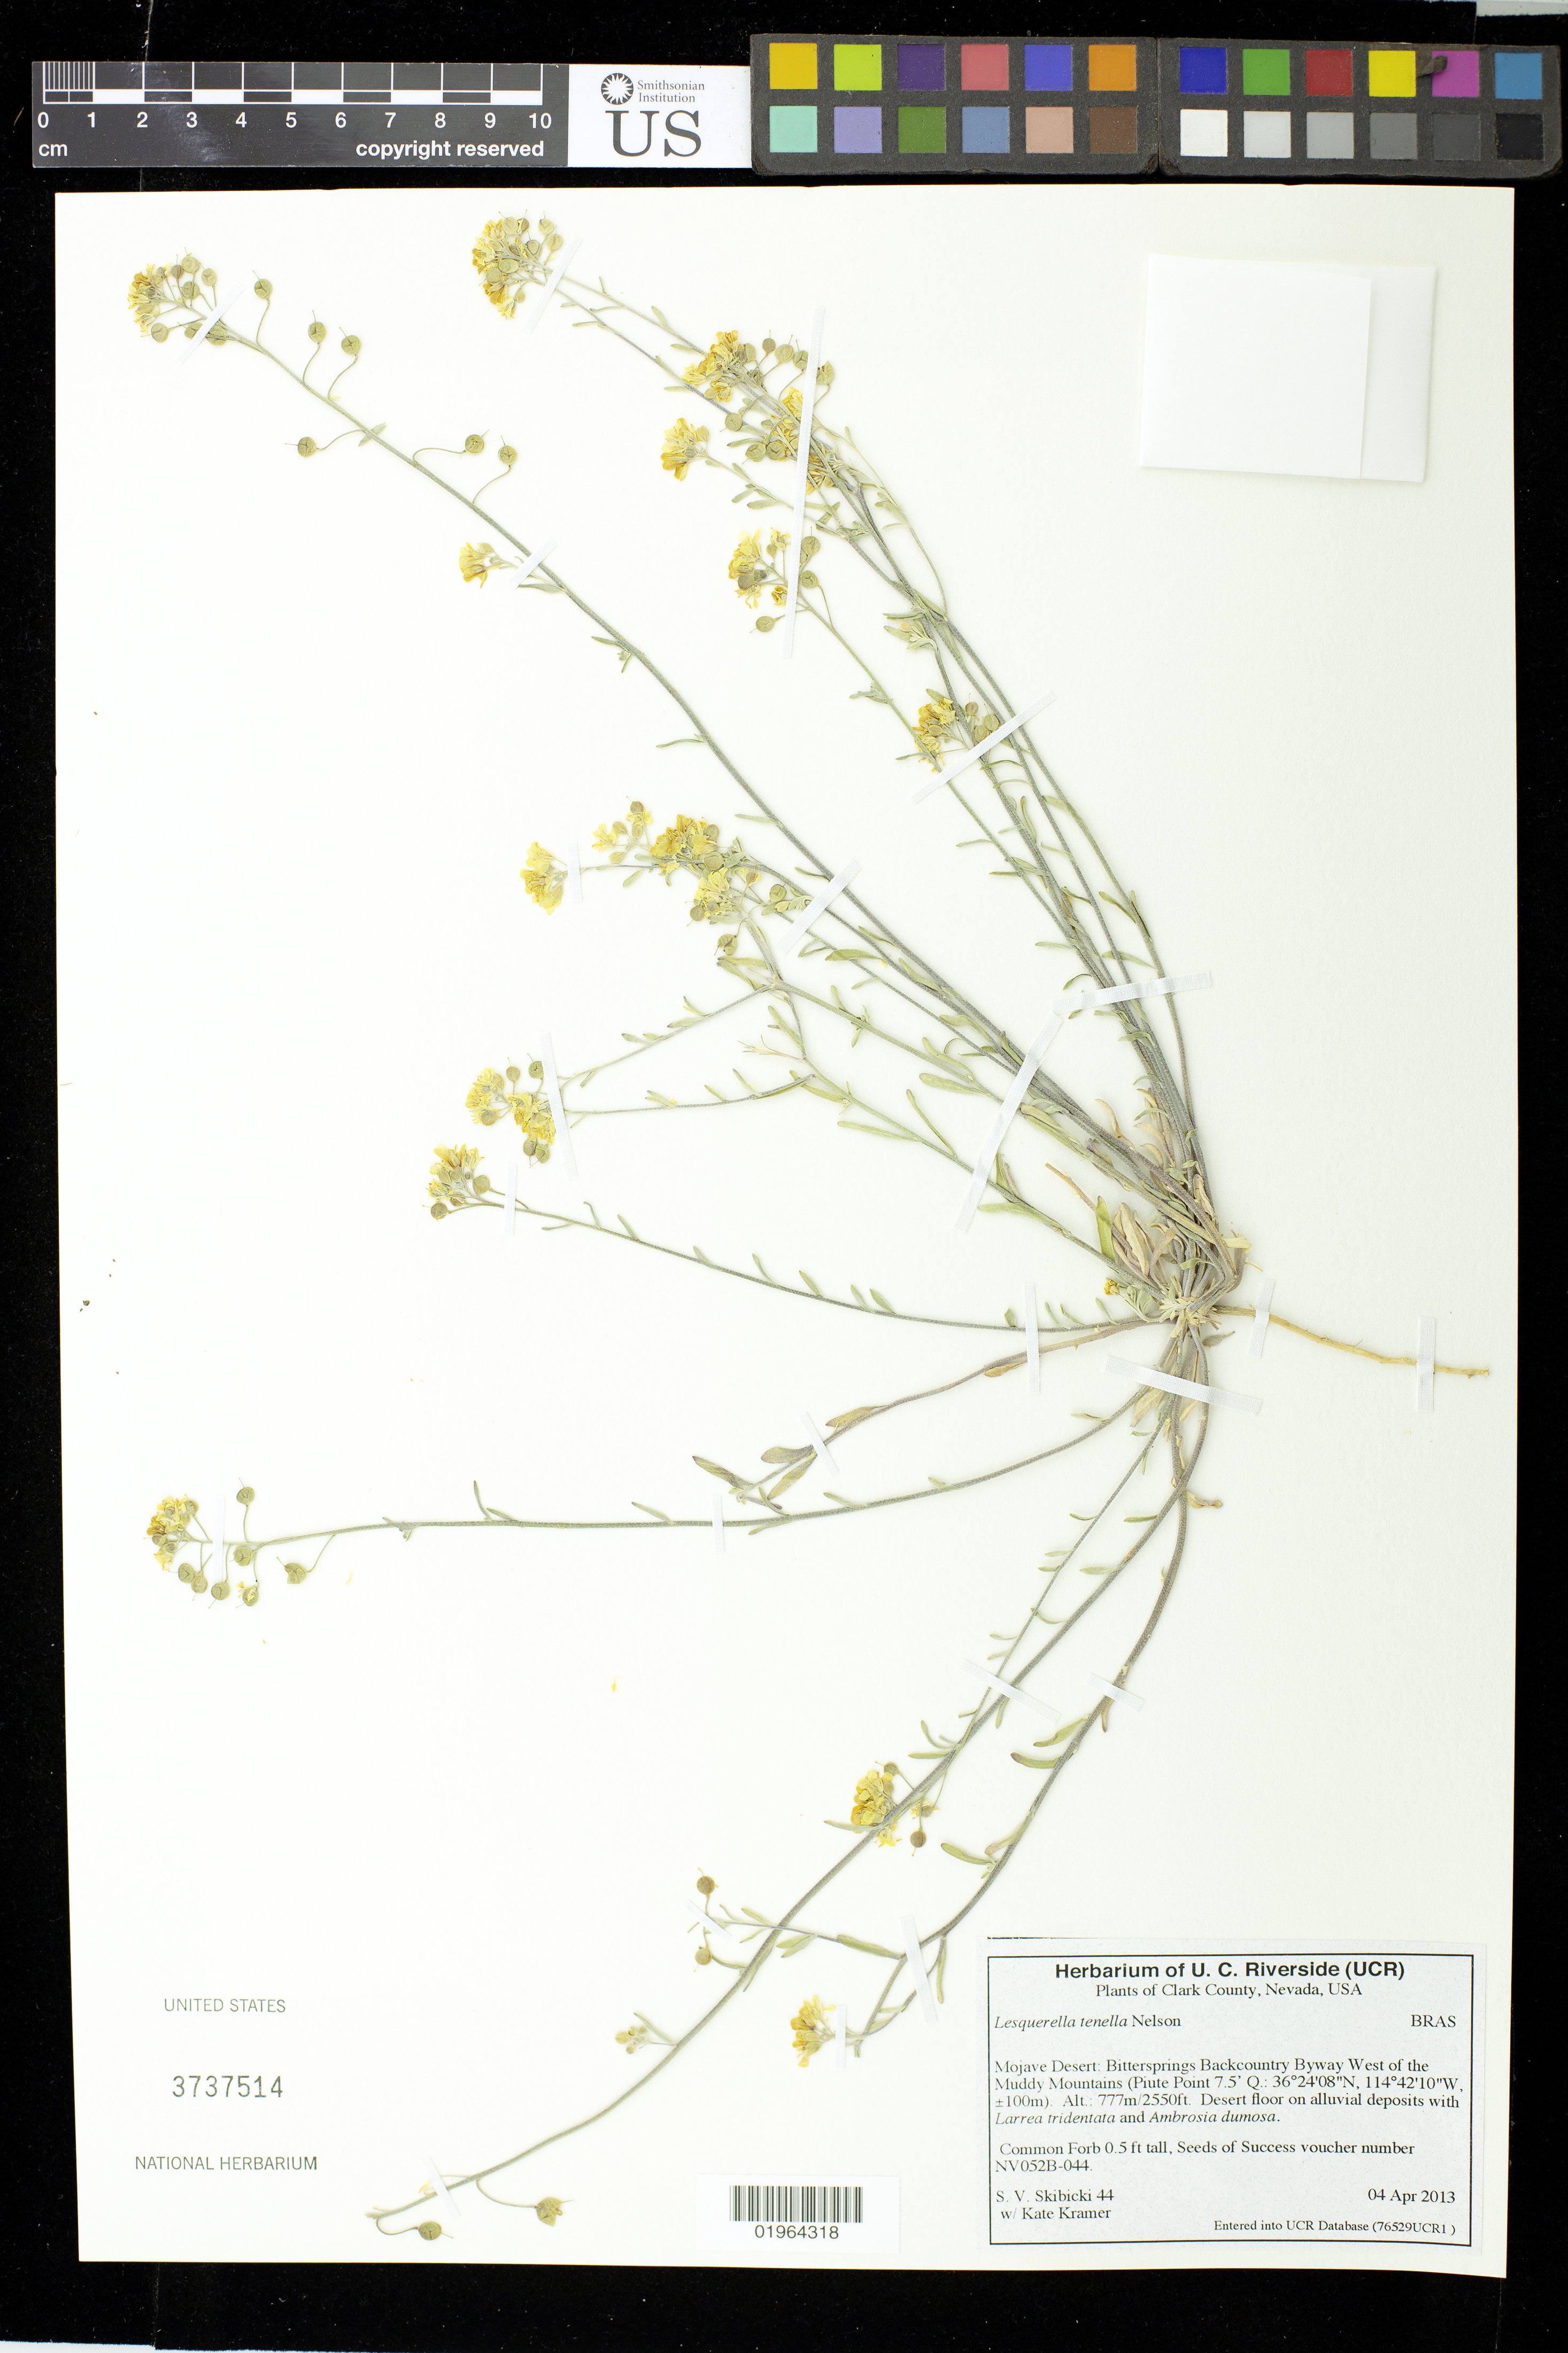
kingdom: Plantae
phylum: Tracheophyta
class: Magnoliopsida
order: Brassicales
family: Brassicaceae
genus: Lesquerella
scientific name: Lesquerella tenella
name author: A. Nelson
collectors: S. Skibicki & K. Kramer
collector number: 44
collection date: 2013-04-04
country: United States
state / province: Nevada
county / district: Clark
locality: Mojave Desert, Bittersprings Backcountry Byway west of the Muddy Mts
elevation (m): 777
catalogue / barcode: US 3737514